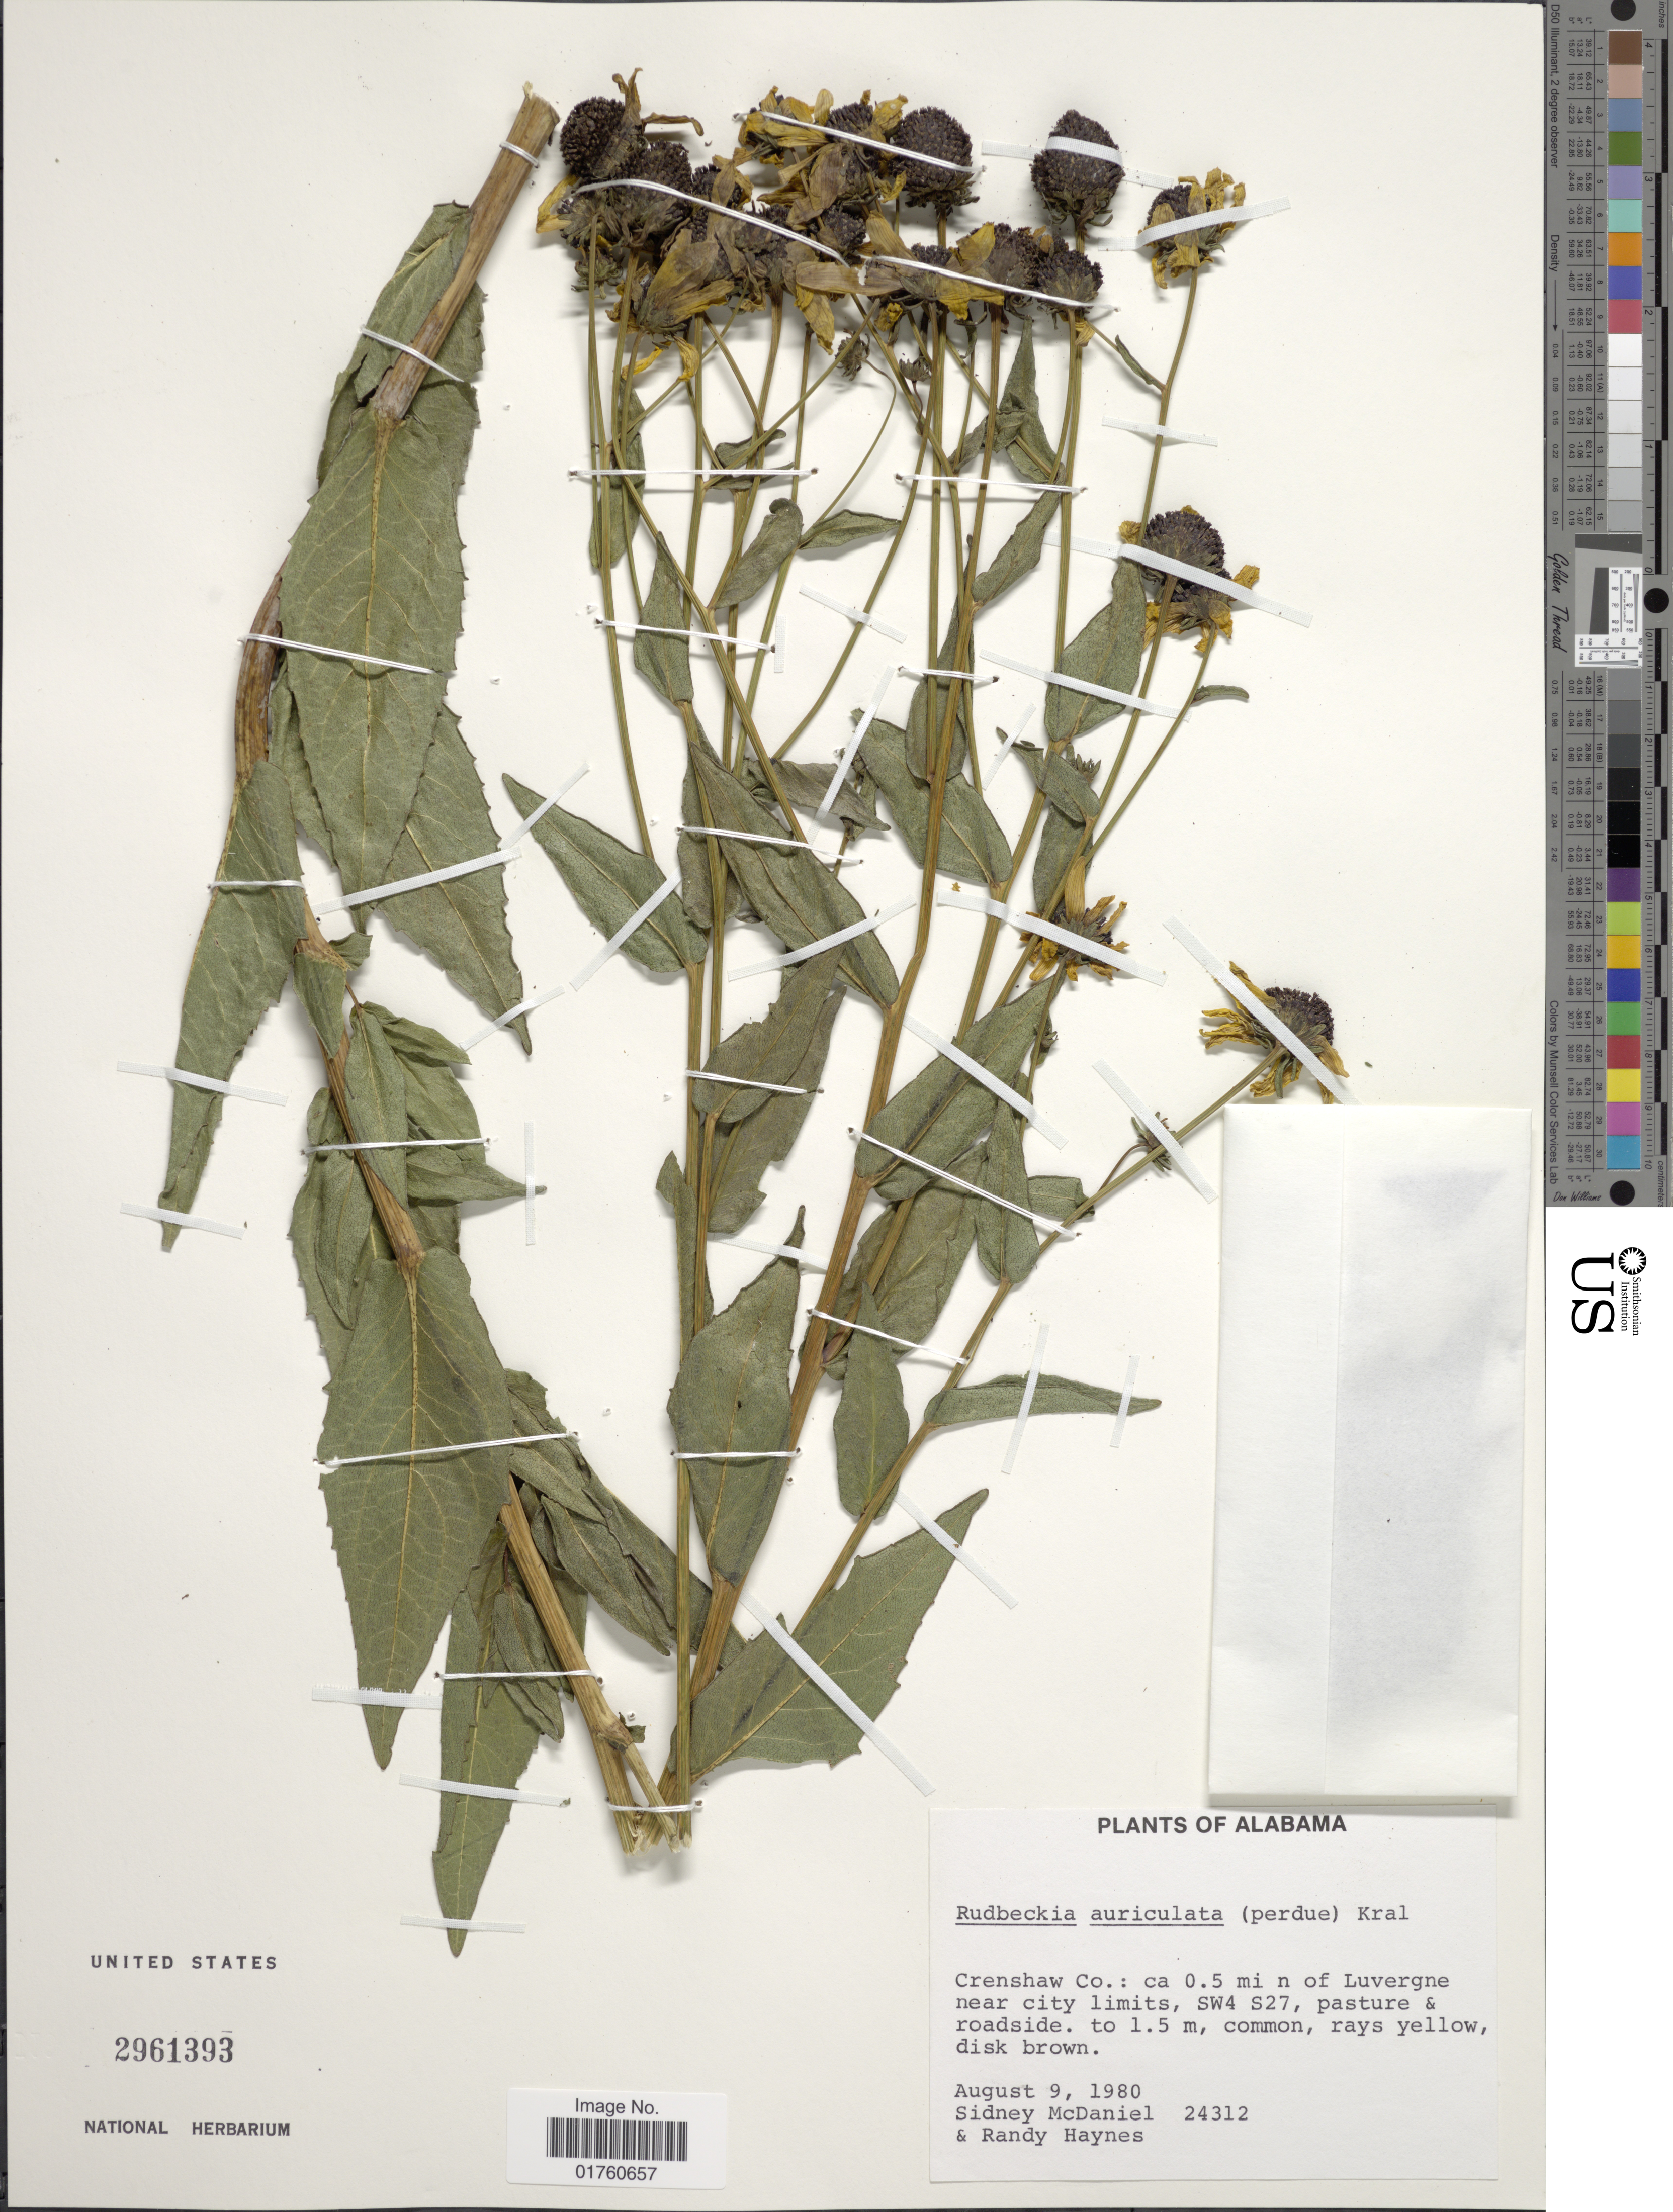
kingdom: Plantae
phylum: Tracheophyta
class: Magnoliopsida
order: Asterales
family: Asteraceae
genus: Rudbeckia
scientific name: Rudbeckia auriculata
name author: (Perdue) Kral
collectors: S. McDaniel & R. Haynes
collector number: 24312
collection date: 1980-08-09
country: United States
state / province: Alabama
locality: Crenshaw Co.: ca 0.5 mi n of Luvergne near city limits, SW4 S27, pasture & roadside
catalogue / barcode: US 2961393